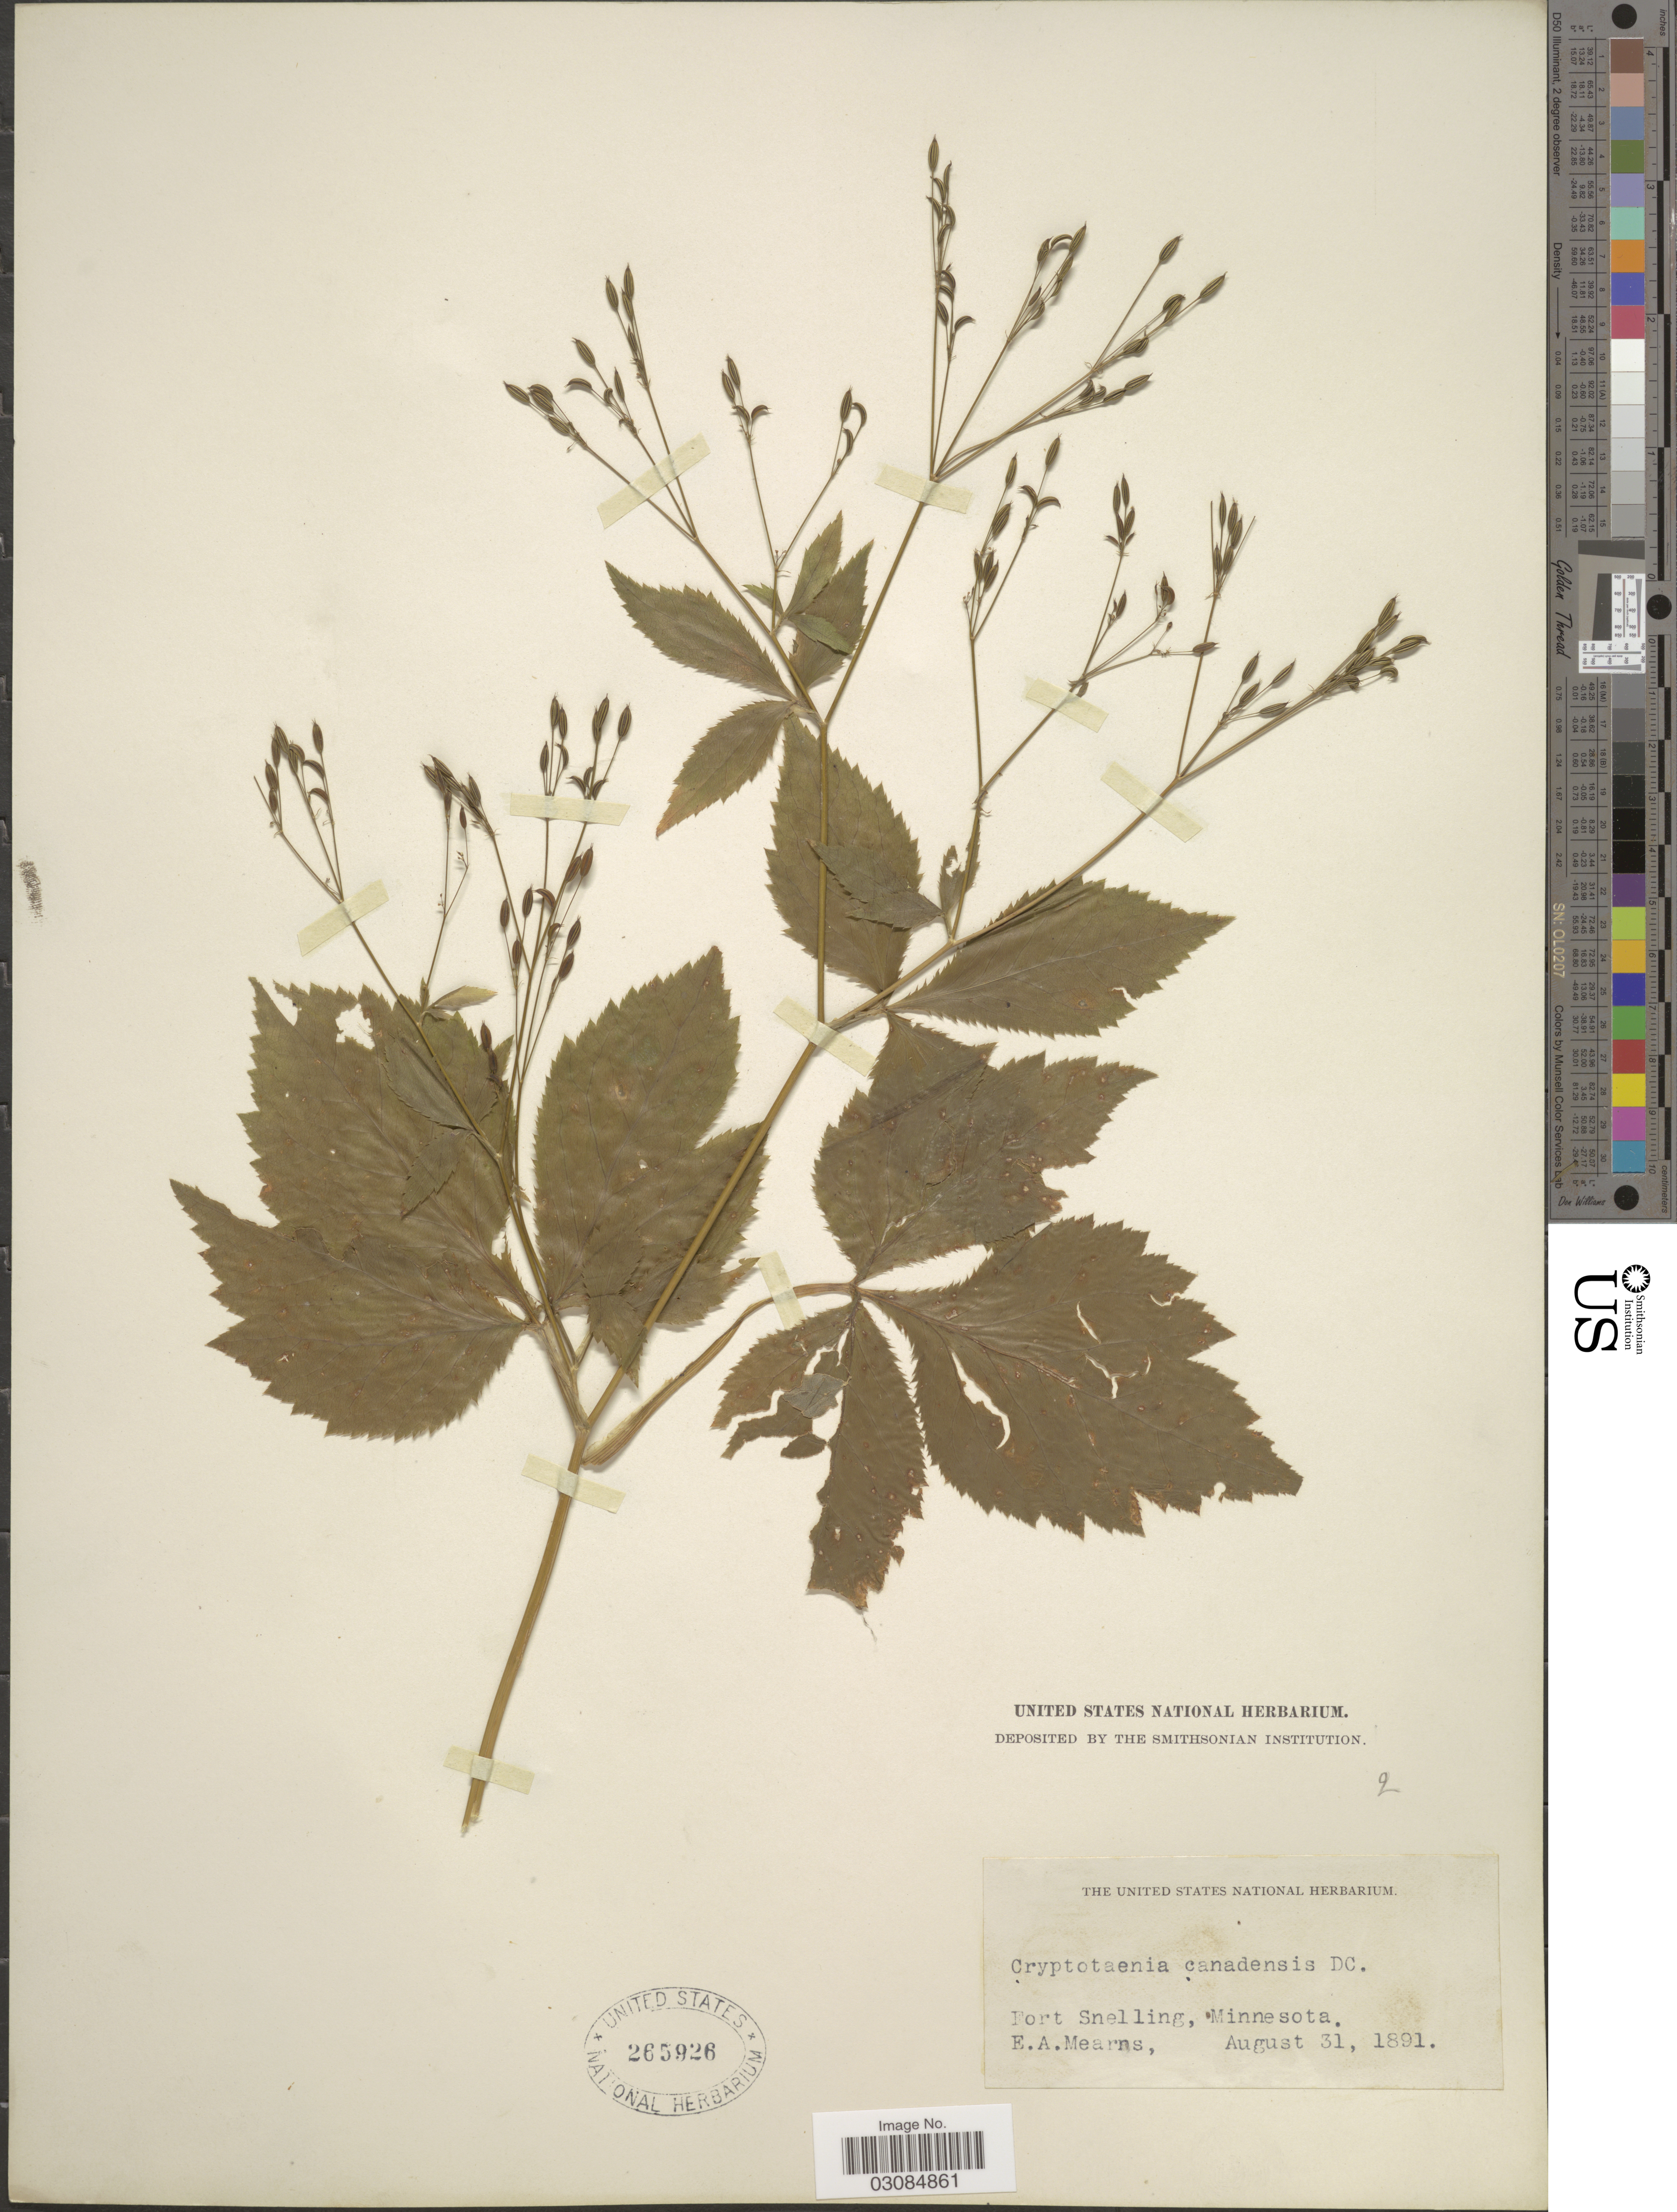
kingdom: Plantae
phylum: Tracheophyta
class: Magnoliopsida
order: Apiales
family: Apiaceae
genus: Cryptotaenia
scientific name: Cryptotaenia canadensis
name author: (L.) DC.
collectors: E. A. Mearns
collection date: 1896-08-31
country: United States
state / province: Minnesota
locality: Fort Snelling.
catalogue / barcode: US 265926